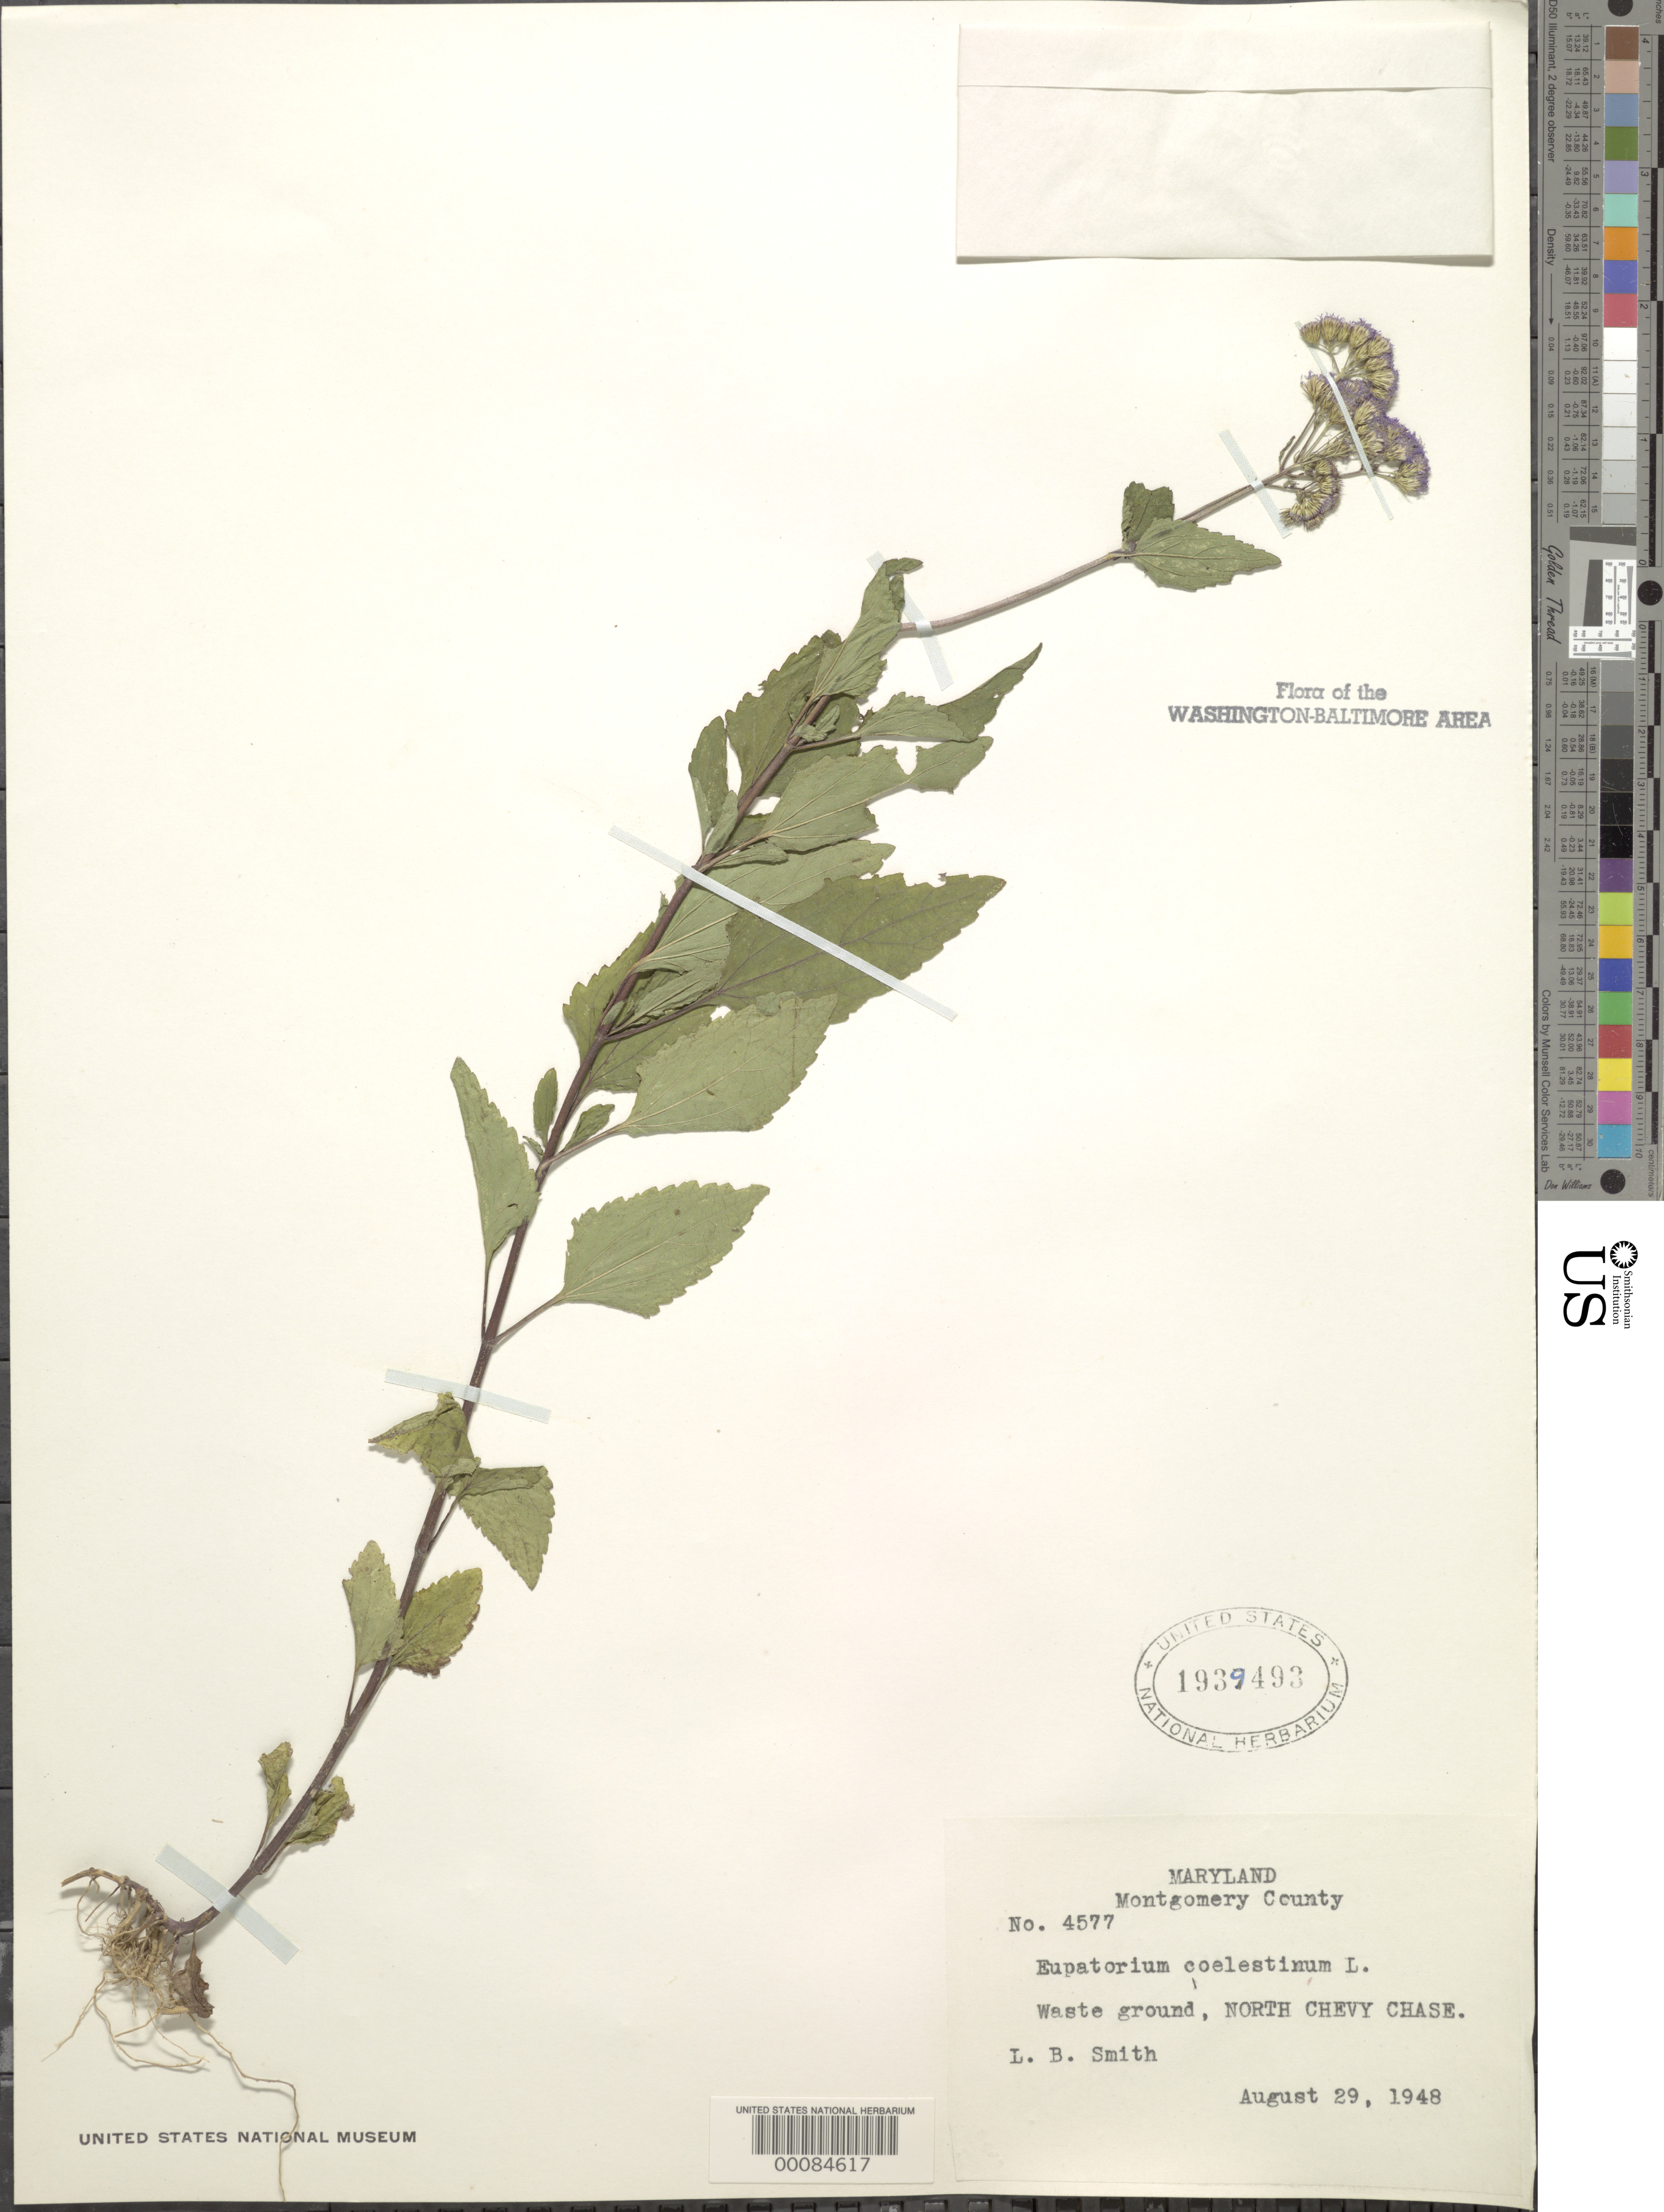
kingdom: Plantae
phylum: Tracheophyta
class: Magnoliopsida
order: Asterales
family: Asteraceae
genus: Conoclinium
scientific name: Conoclinium coelestinum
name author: (L.) DC.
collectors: L. Smith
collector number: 4577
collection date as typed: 29 Aug 1948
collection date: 1948-08-29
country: United States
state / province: Maryland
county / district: Montgomery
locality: North Chevy Chase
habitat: Waste ground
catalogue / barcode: US 1939493